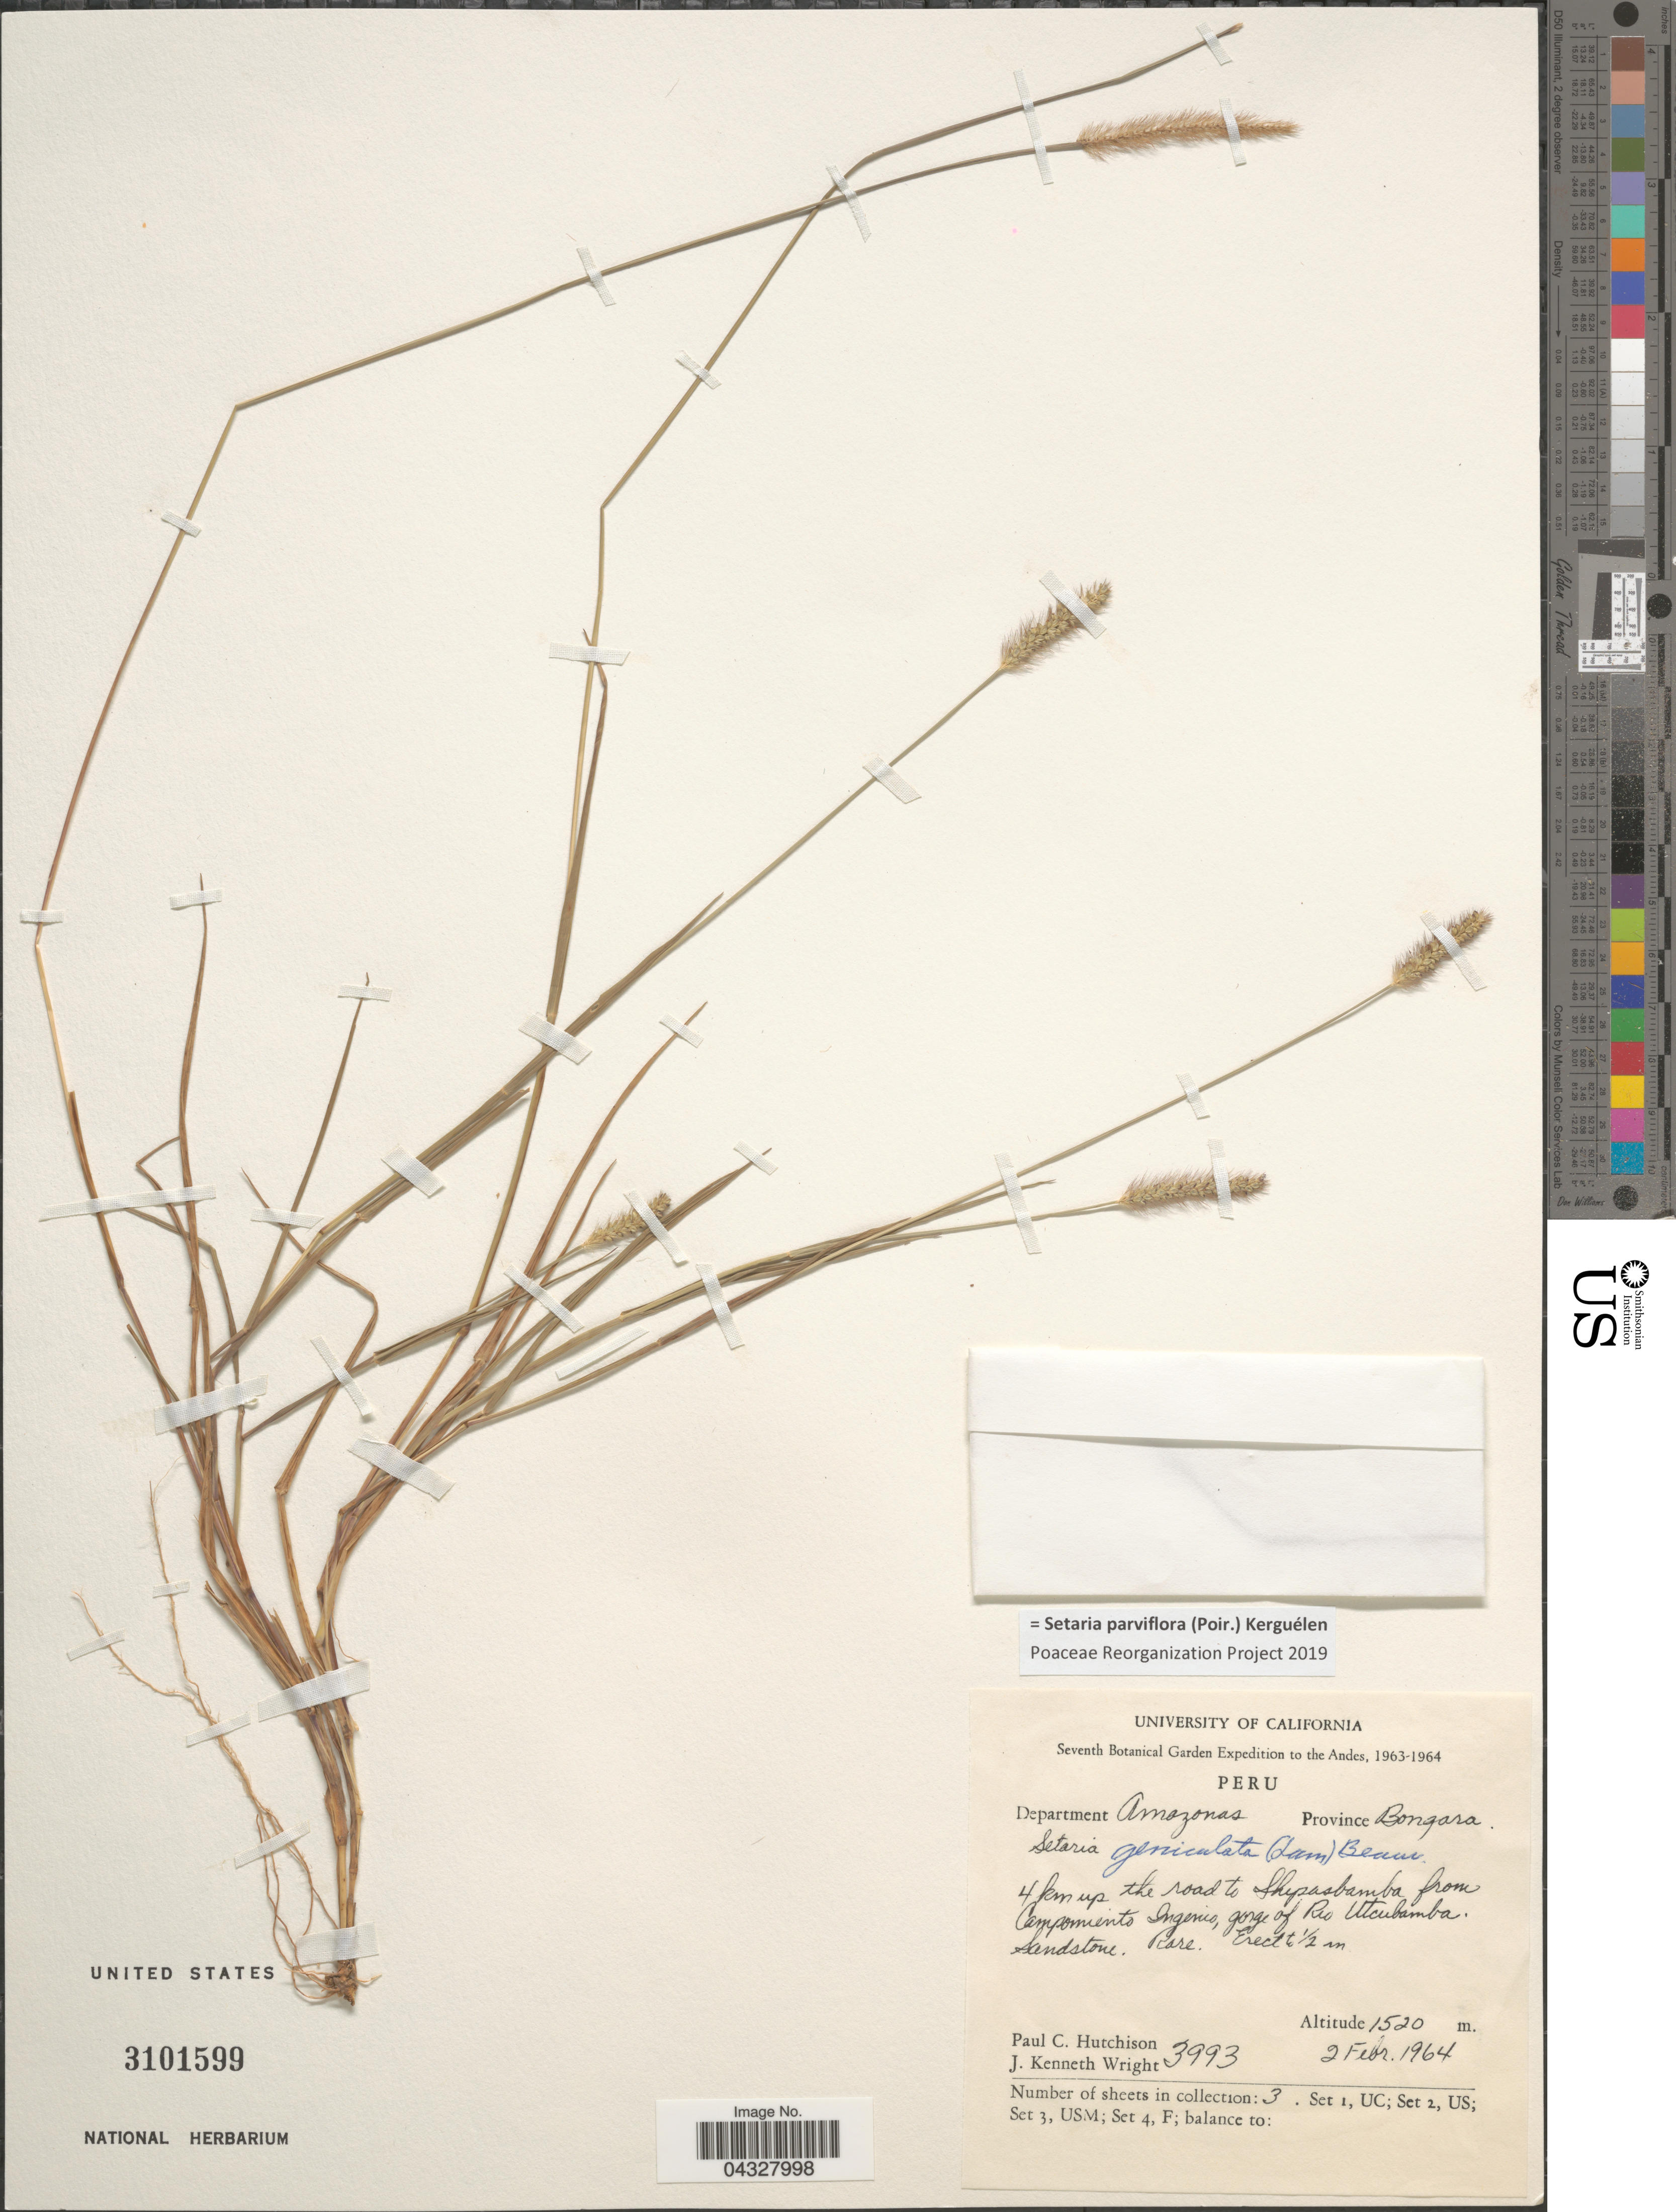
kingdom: Plantae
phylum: Tracheophyta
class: Liliopsida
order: Poales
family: Poaceae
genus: Setaria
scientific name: Setaria parviflora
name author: (Poir.) Kerguélen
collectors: P. C. Hutchison & J. K. Wright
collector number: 3993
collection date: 1964-02-02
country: Peru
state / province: Amazonas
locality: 4 km. up the road to Shipasbamba from Campomiento Ingenio, gorge of Río Utcubamba, Province Bongara, Department Amazonas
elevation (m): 1520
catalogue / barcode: US 3101599